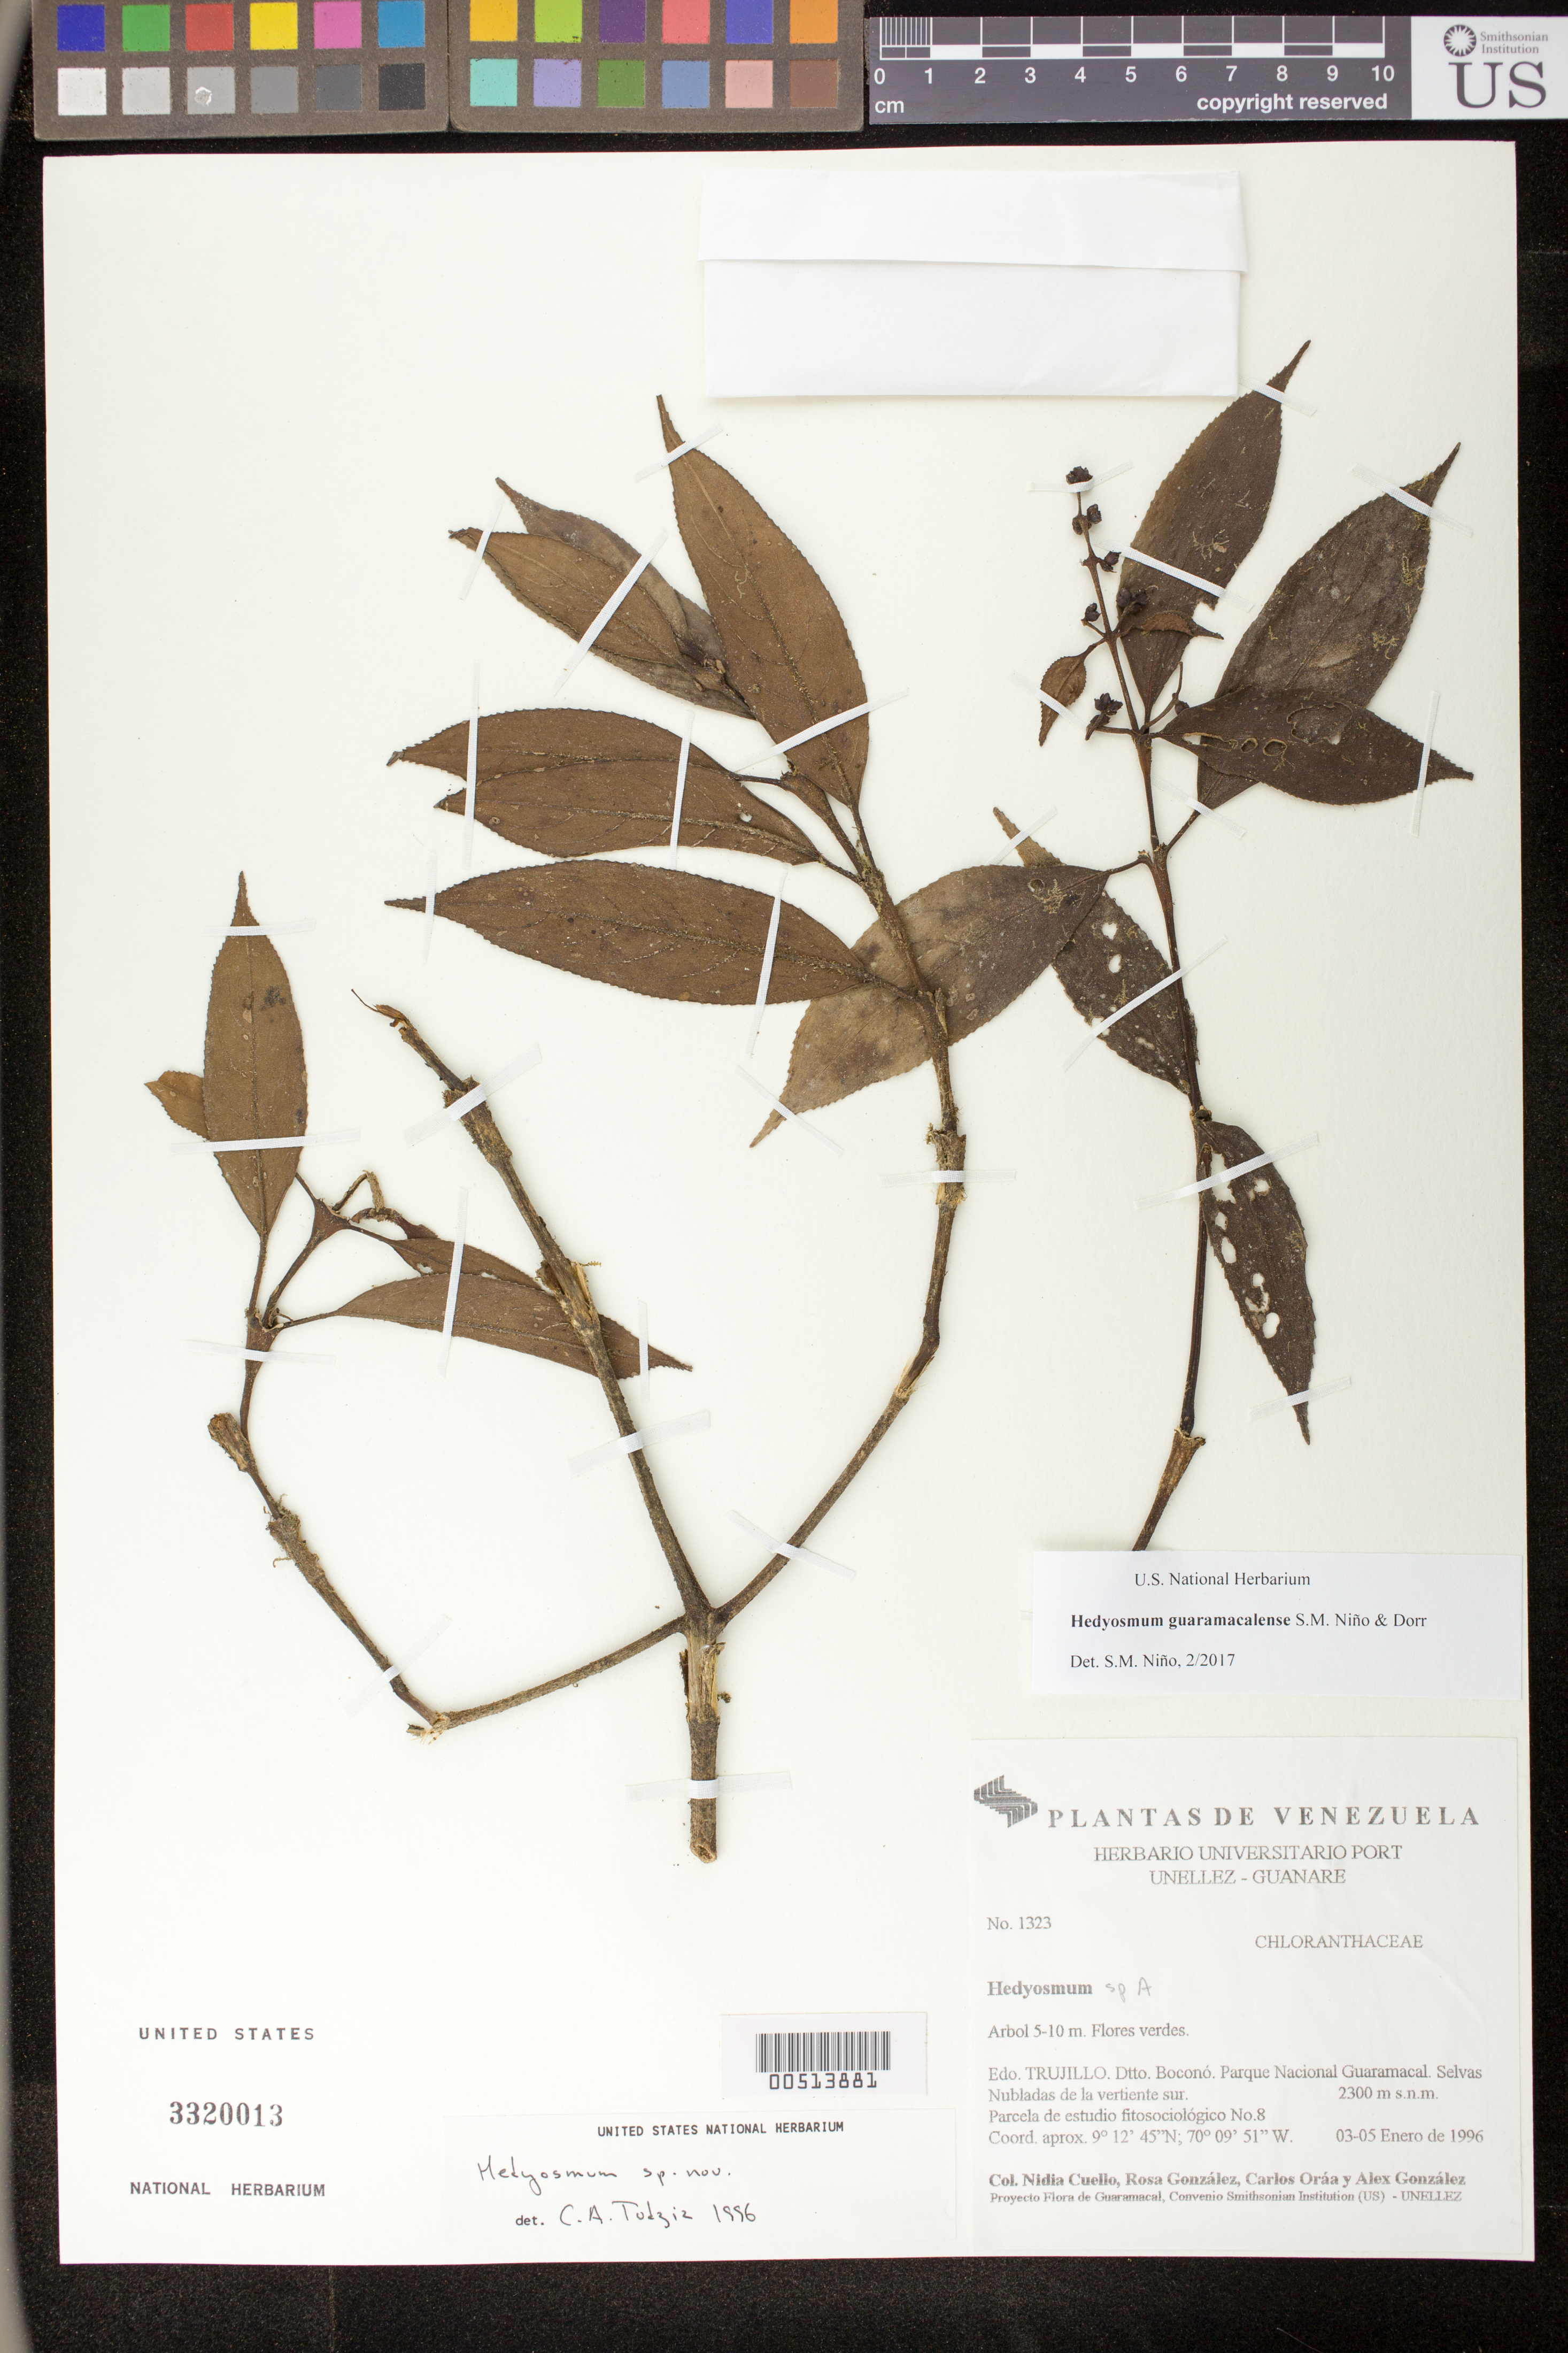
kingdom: Plantae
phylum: Tracheophyta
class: Magnoliopsida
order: Chloranthales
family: Chloranthaceae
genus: Hedyosmum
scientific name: Hedyosmum guaramacalense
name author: S.M. Niño & Dorr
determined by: Niño, S. M., (PORT), BioCentro-UNELLEZ (VENEZUELA)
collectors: N. L. Cuello, R. González, C. Oráa & A. Gonzáles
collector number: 1323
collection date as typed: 03 Jan 1996 to 05 Jan 1996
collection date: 1996-01-03/1996-01-05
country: Venezuela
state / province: Trujillo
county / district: Boconó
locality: Parque Nacional Guaramacal, vertiente S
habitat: Selvas Nubladas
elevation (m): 2300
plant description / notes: MO, PORT, TEX, US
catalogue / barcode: US 3320013